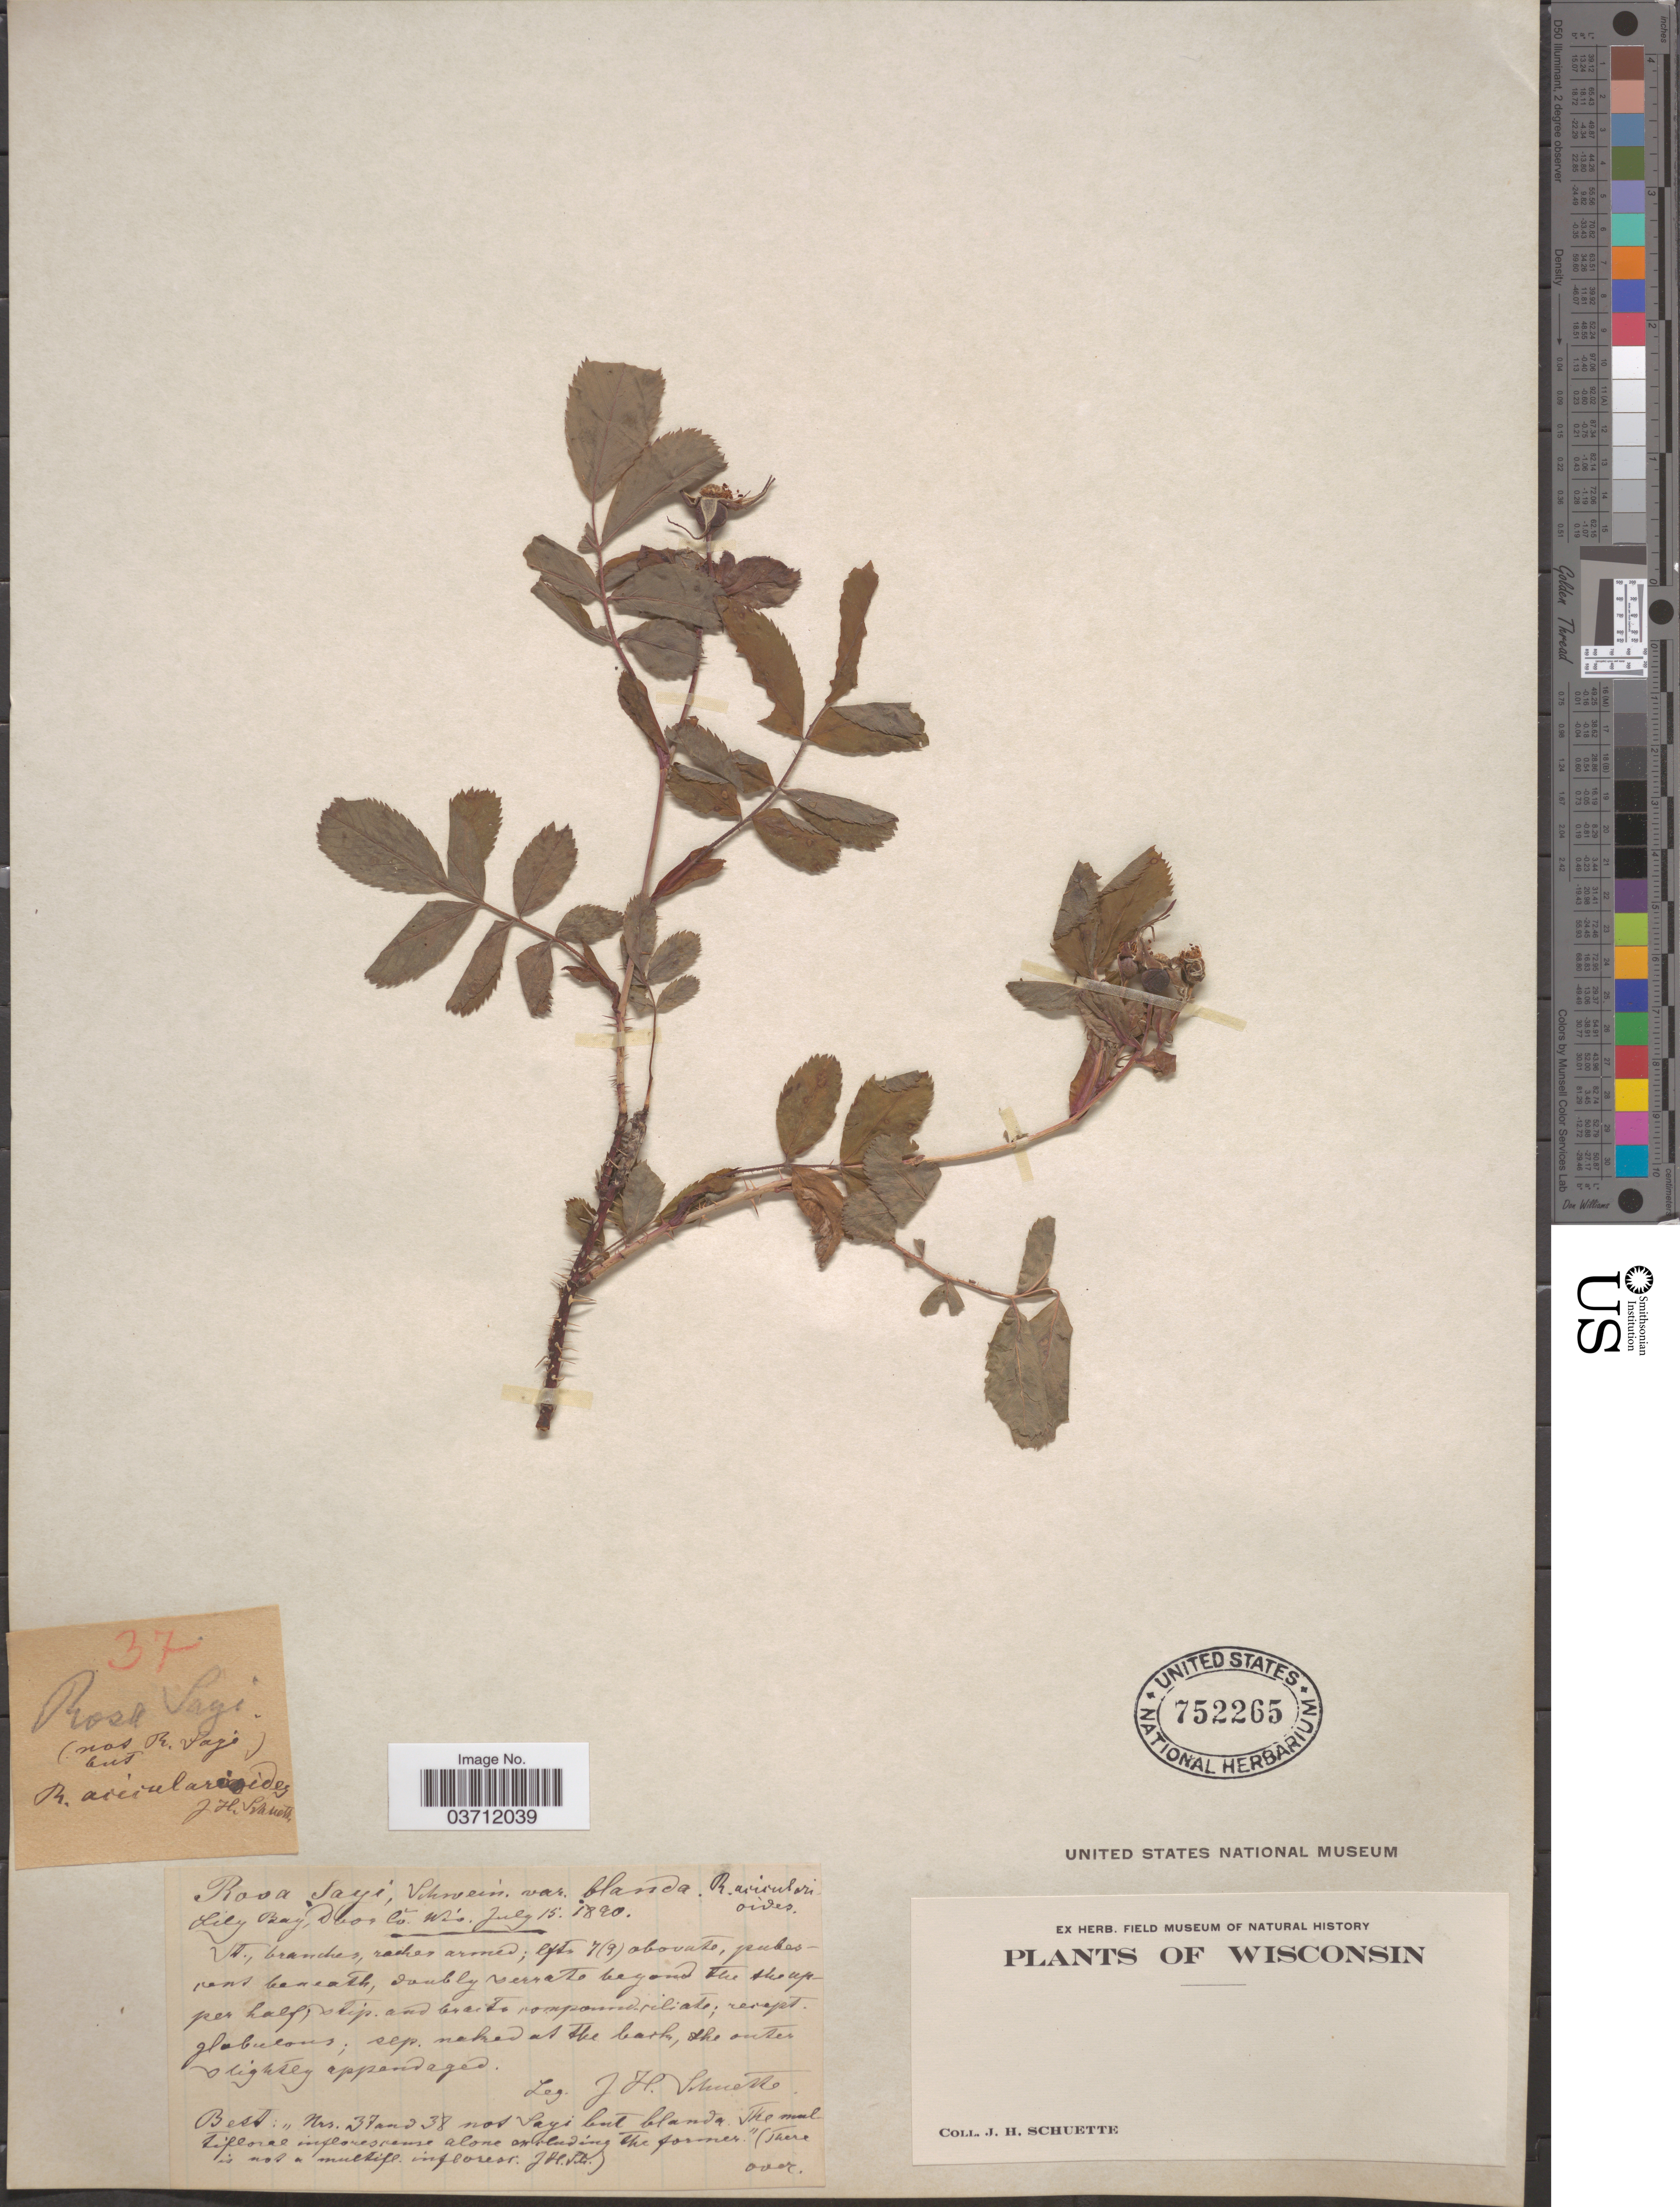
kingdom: Plantae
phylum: Tracheophyta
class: Magnoliopsida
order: Rosales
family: Rosaceae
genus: Rosa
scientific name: Rosa sayi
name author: Schwein.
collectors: J. H. Schuette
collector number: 37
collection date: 1890-07-15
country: United States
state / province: Wisconsin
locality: Lily Bay, Door Co.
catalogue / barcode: US 752265